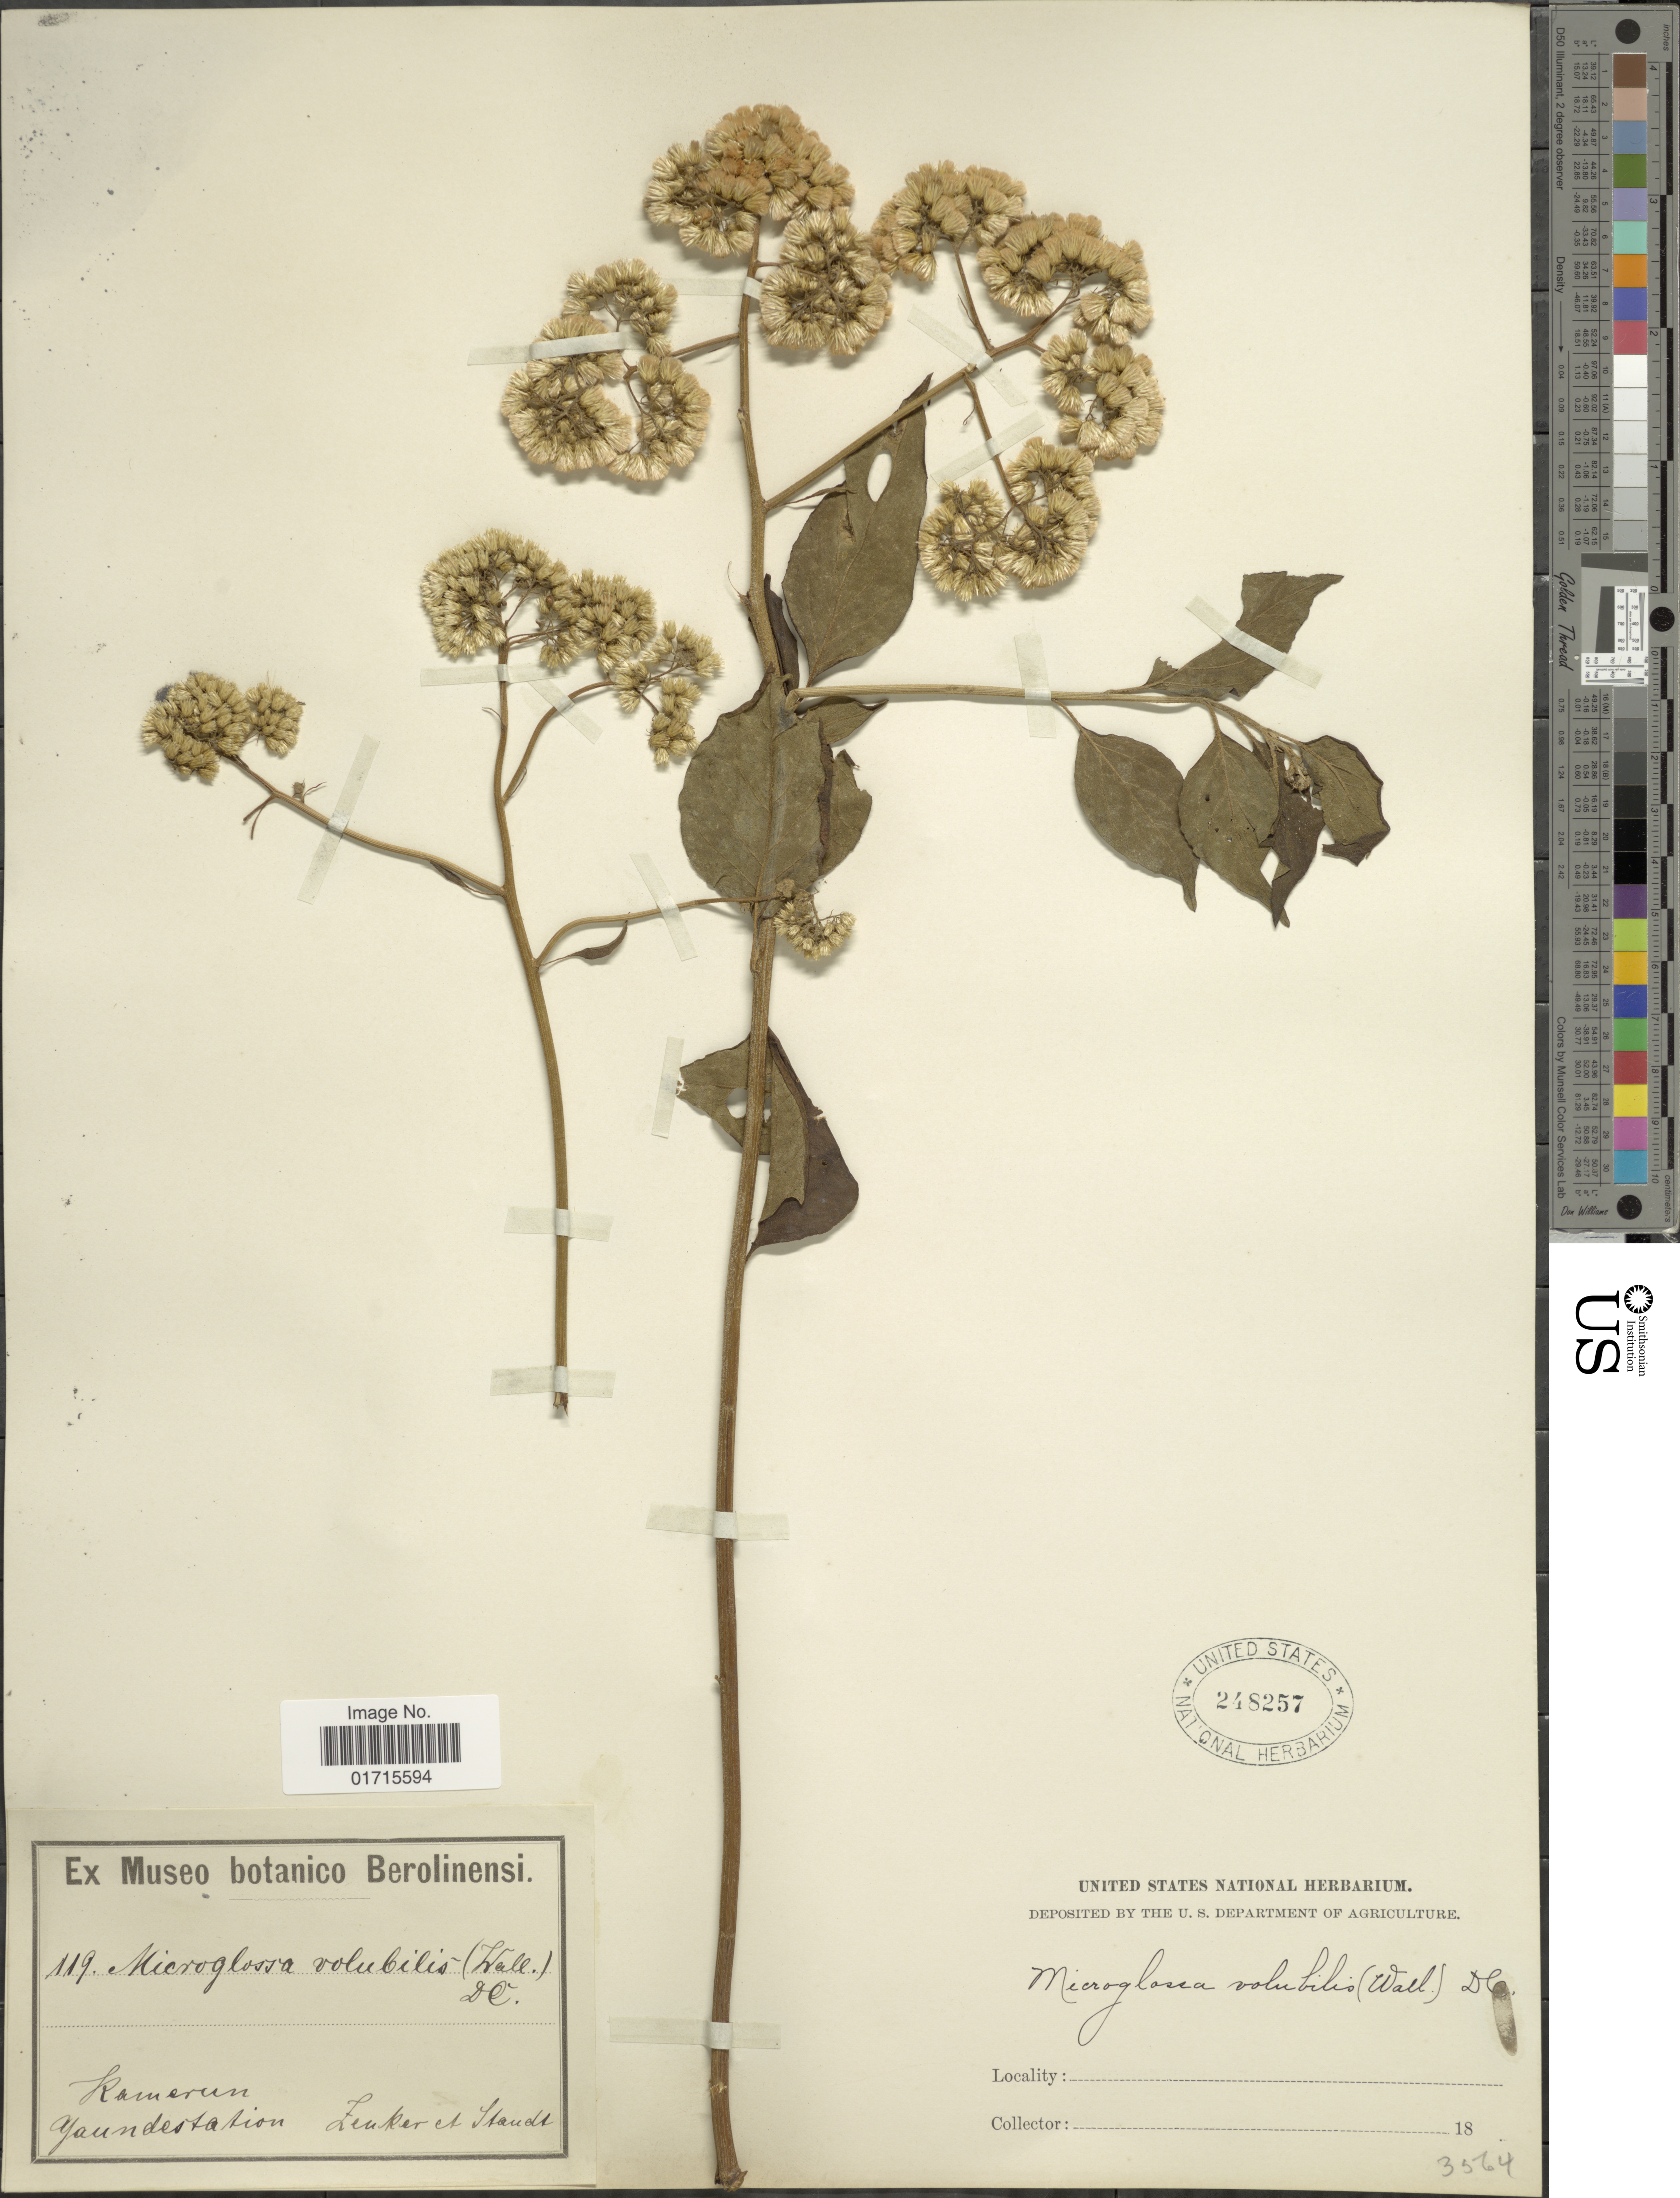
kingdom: Plantae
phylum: Tracheophyta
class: Magnoliopsida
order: Asterales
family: Asteraceae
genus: Microglossa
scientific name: Microglossa volubilis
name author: DC.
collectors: -. Lenker & Standt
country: Cameroon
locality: Kamerun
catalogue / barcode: US 248257